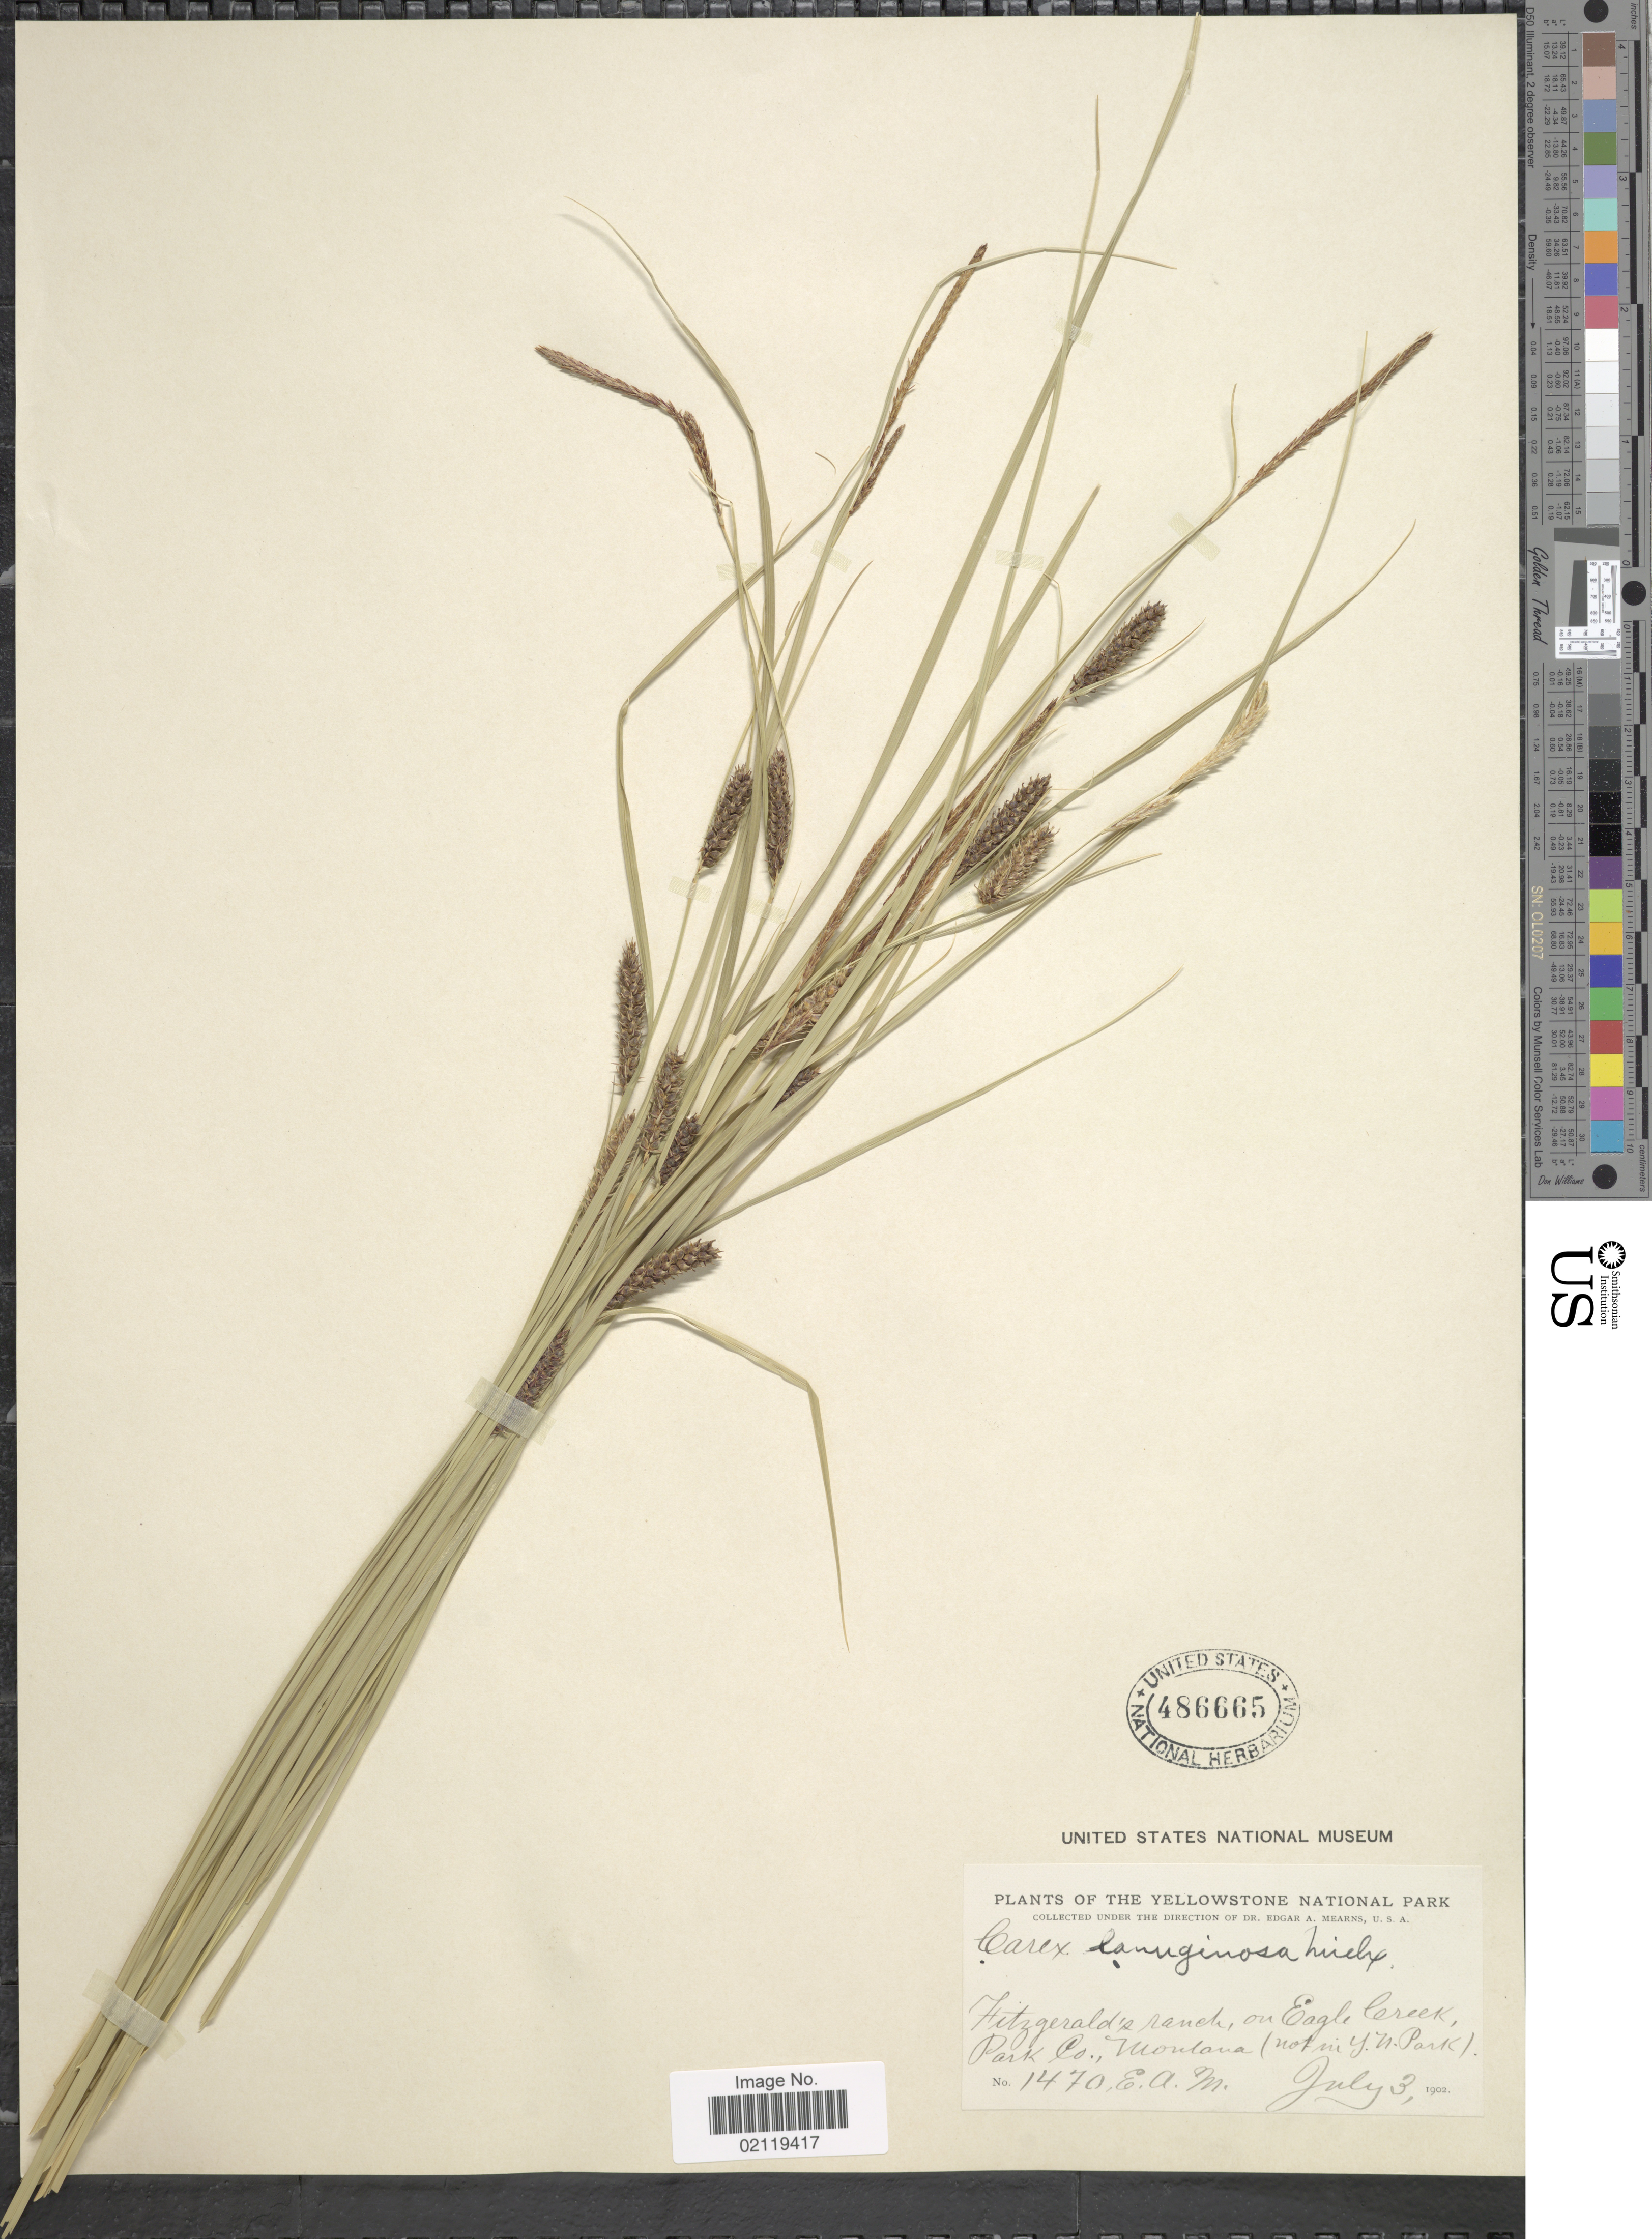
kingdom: Plantae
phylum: Tracheophyta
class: Liliopsida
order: Poales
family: Cyperaceae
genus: Carex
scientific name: Carex pellita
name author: Muhl. ex Willd.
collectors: E. A. Mearns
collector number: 1470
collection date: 1902-07-03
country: United States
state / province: Montana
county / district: Park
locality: Fitzgerald's ranch, on Eagle Creek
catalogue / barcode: US 486665